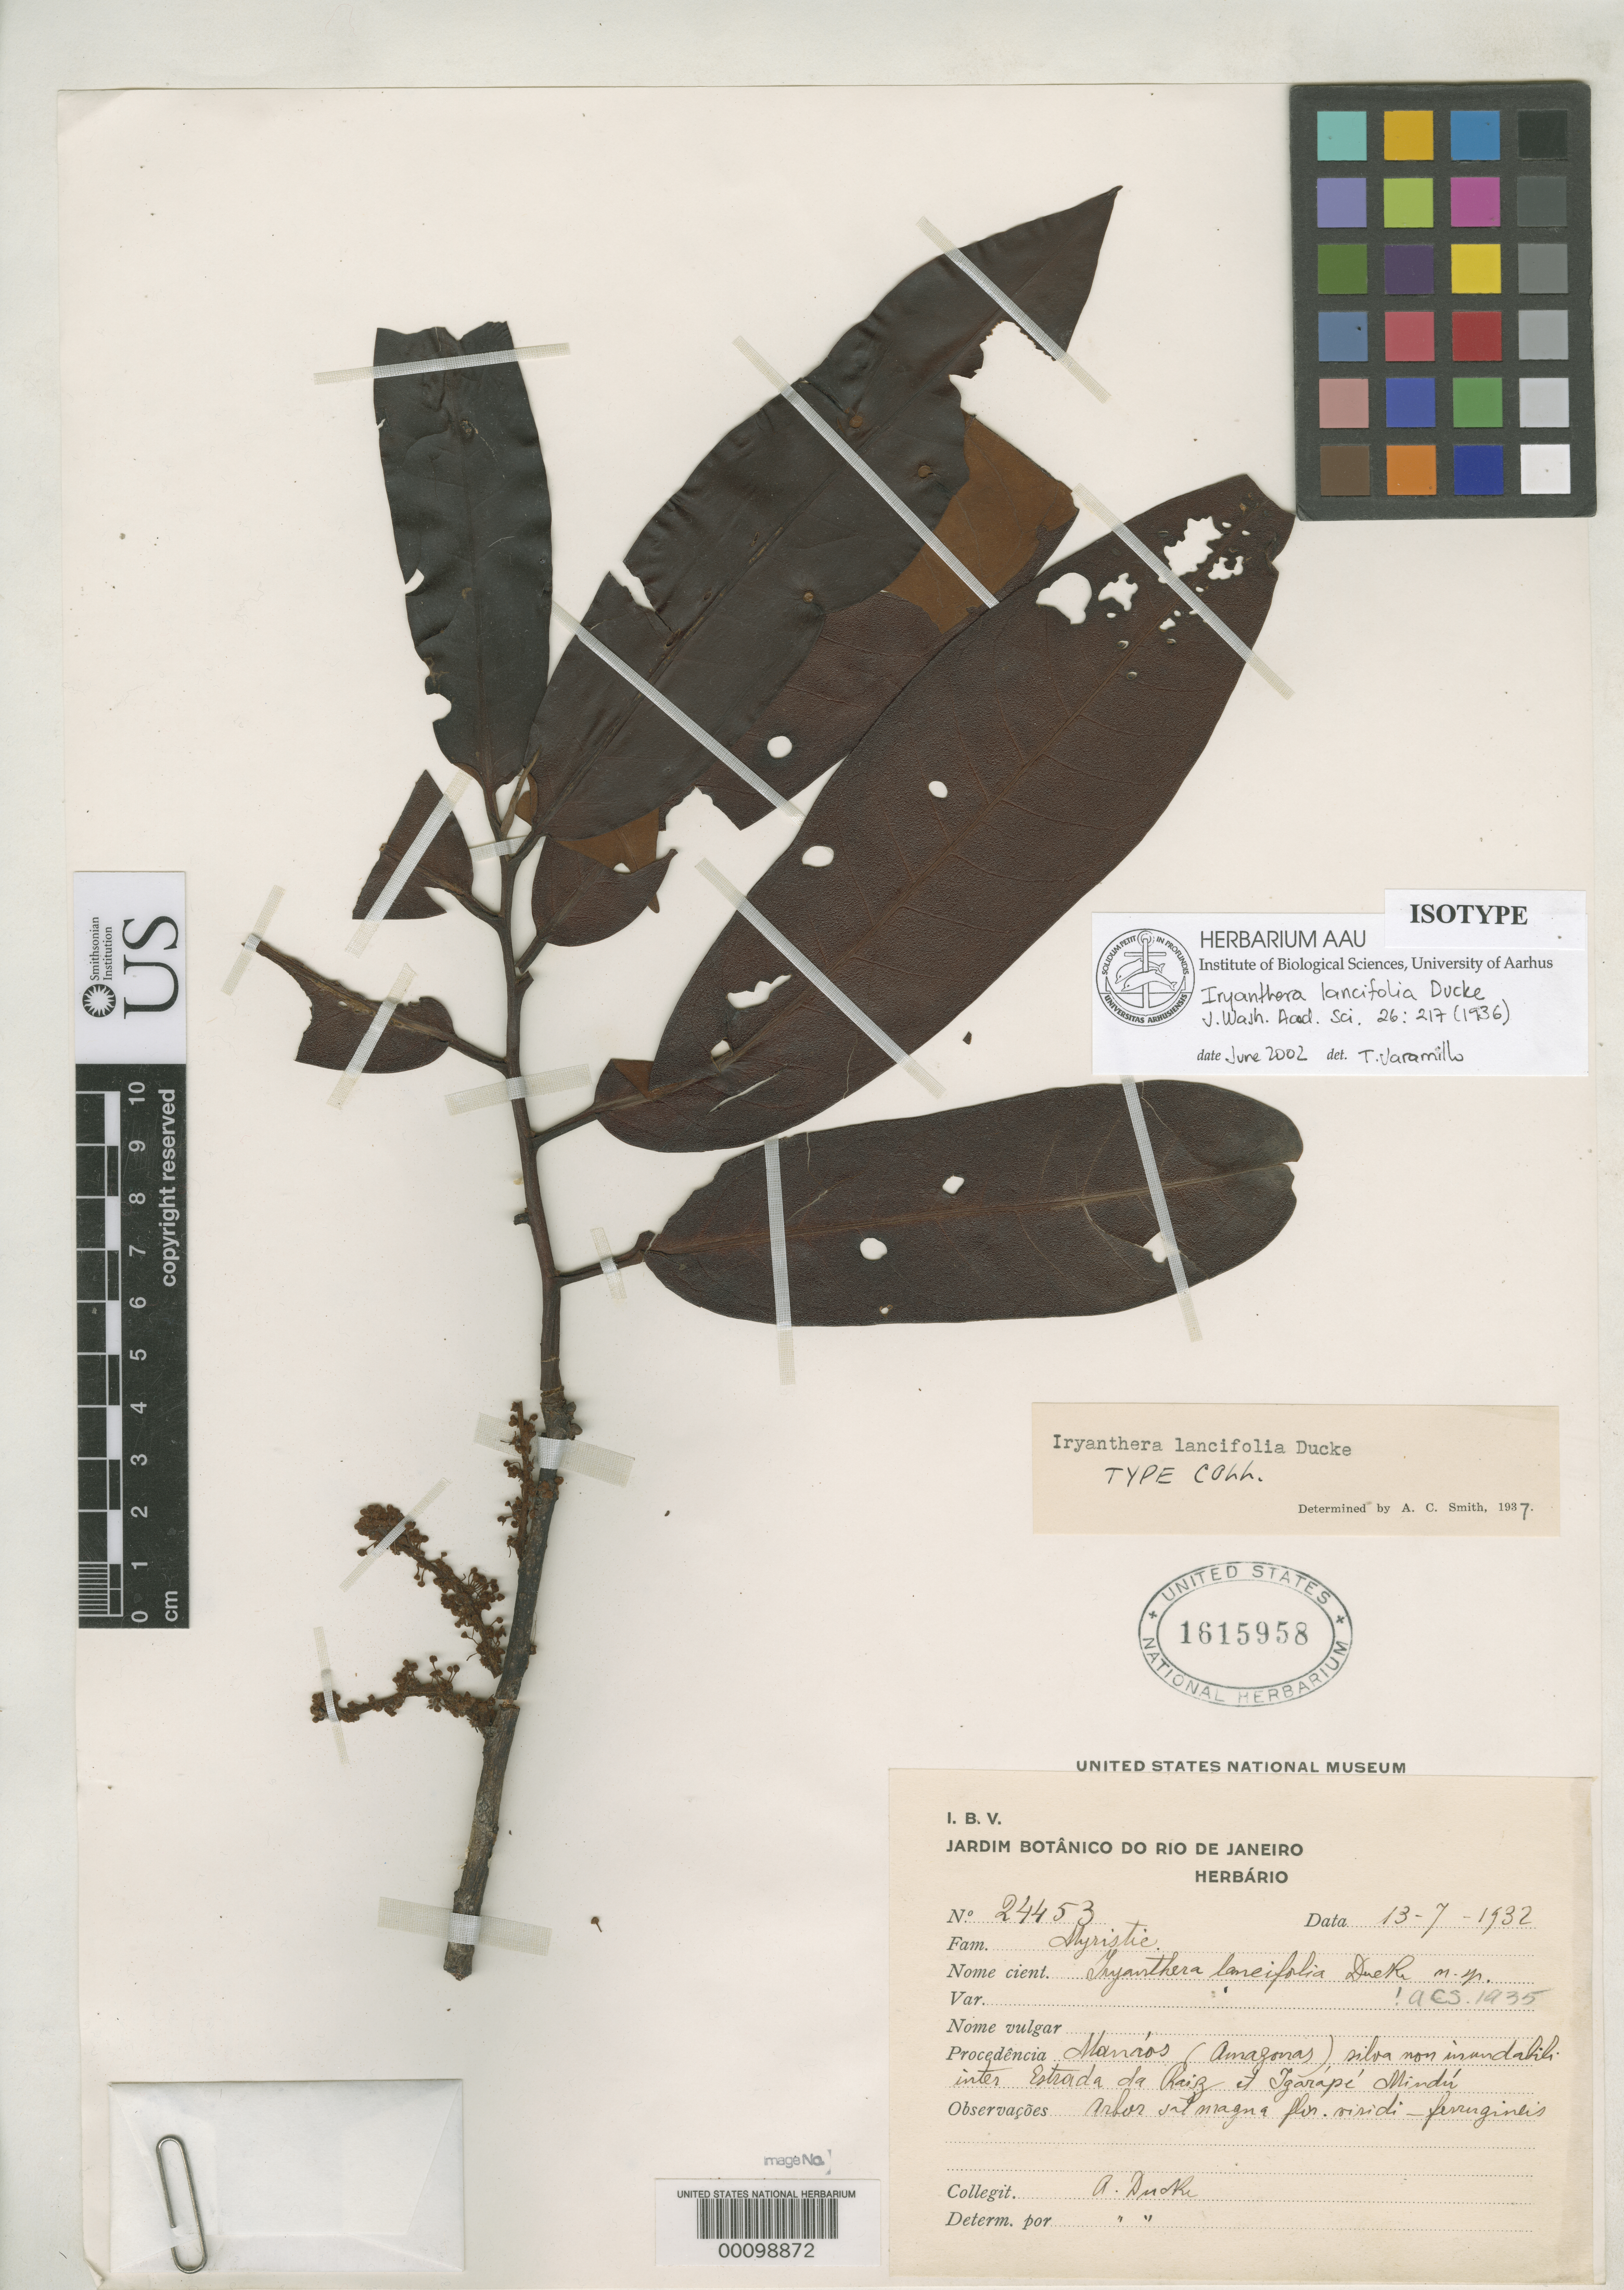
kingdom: Plantae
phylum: Tracheophyta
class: Magnoliopsida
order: Magnoliales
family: Myristicaceae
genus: Iryanthera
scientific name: Iryanthera lancifolia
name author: Ducke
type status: Isotype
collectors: A. Ducke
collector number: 24453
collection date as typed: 13 Sep 1932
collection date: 1932-09-13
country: Brazil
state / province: Amazonas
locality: Near Manaos, between estrada da Raiz & Igarape.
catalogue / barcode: US 1615958